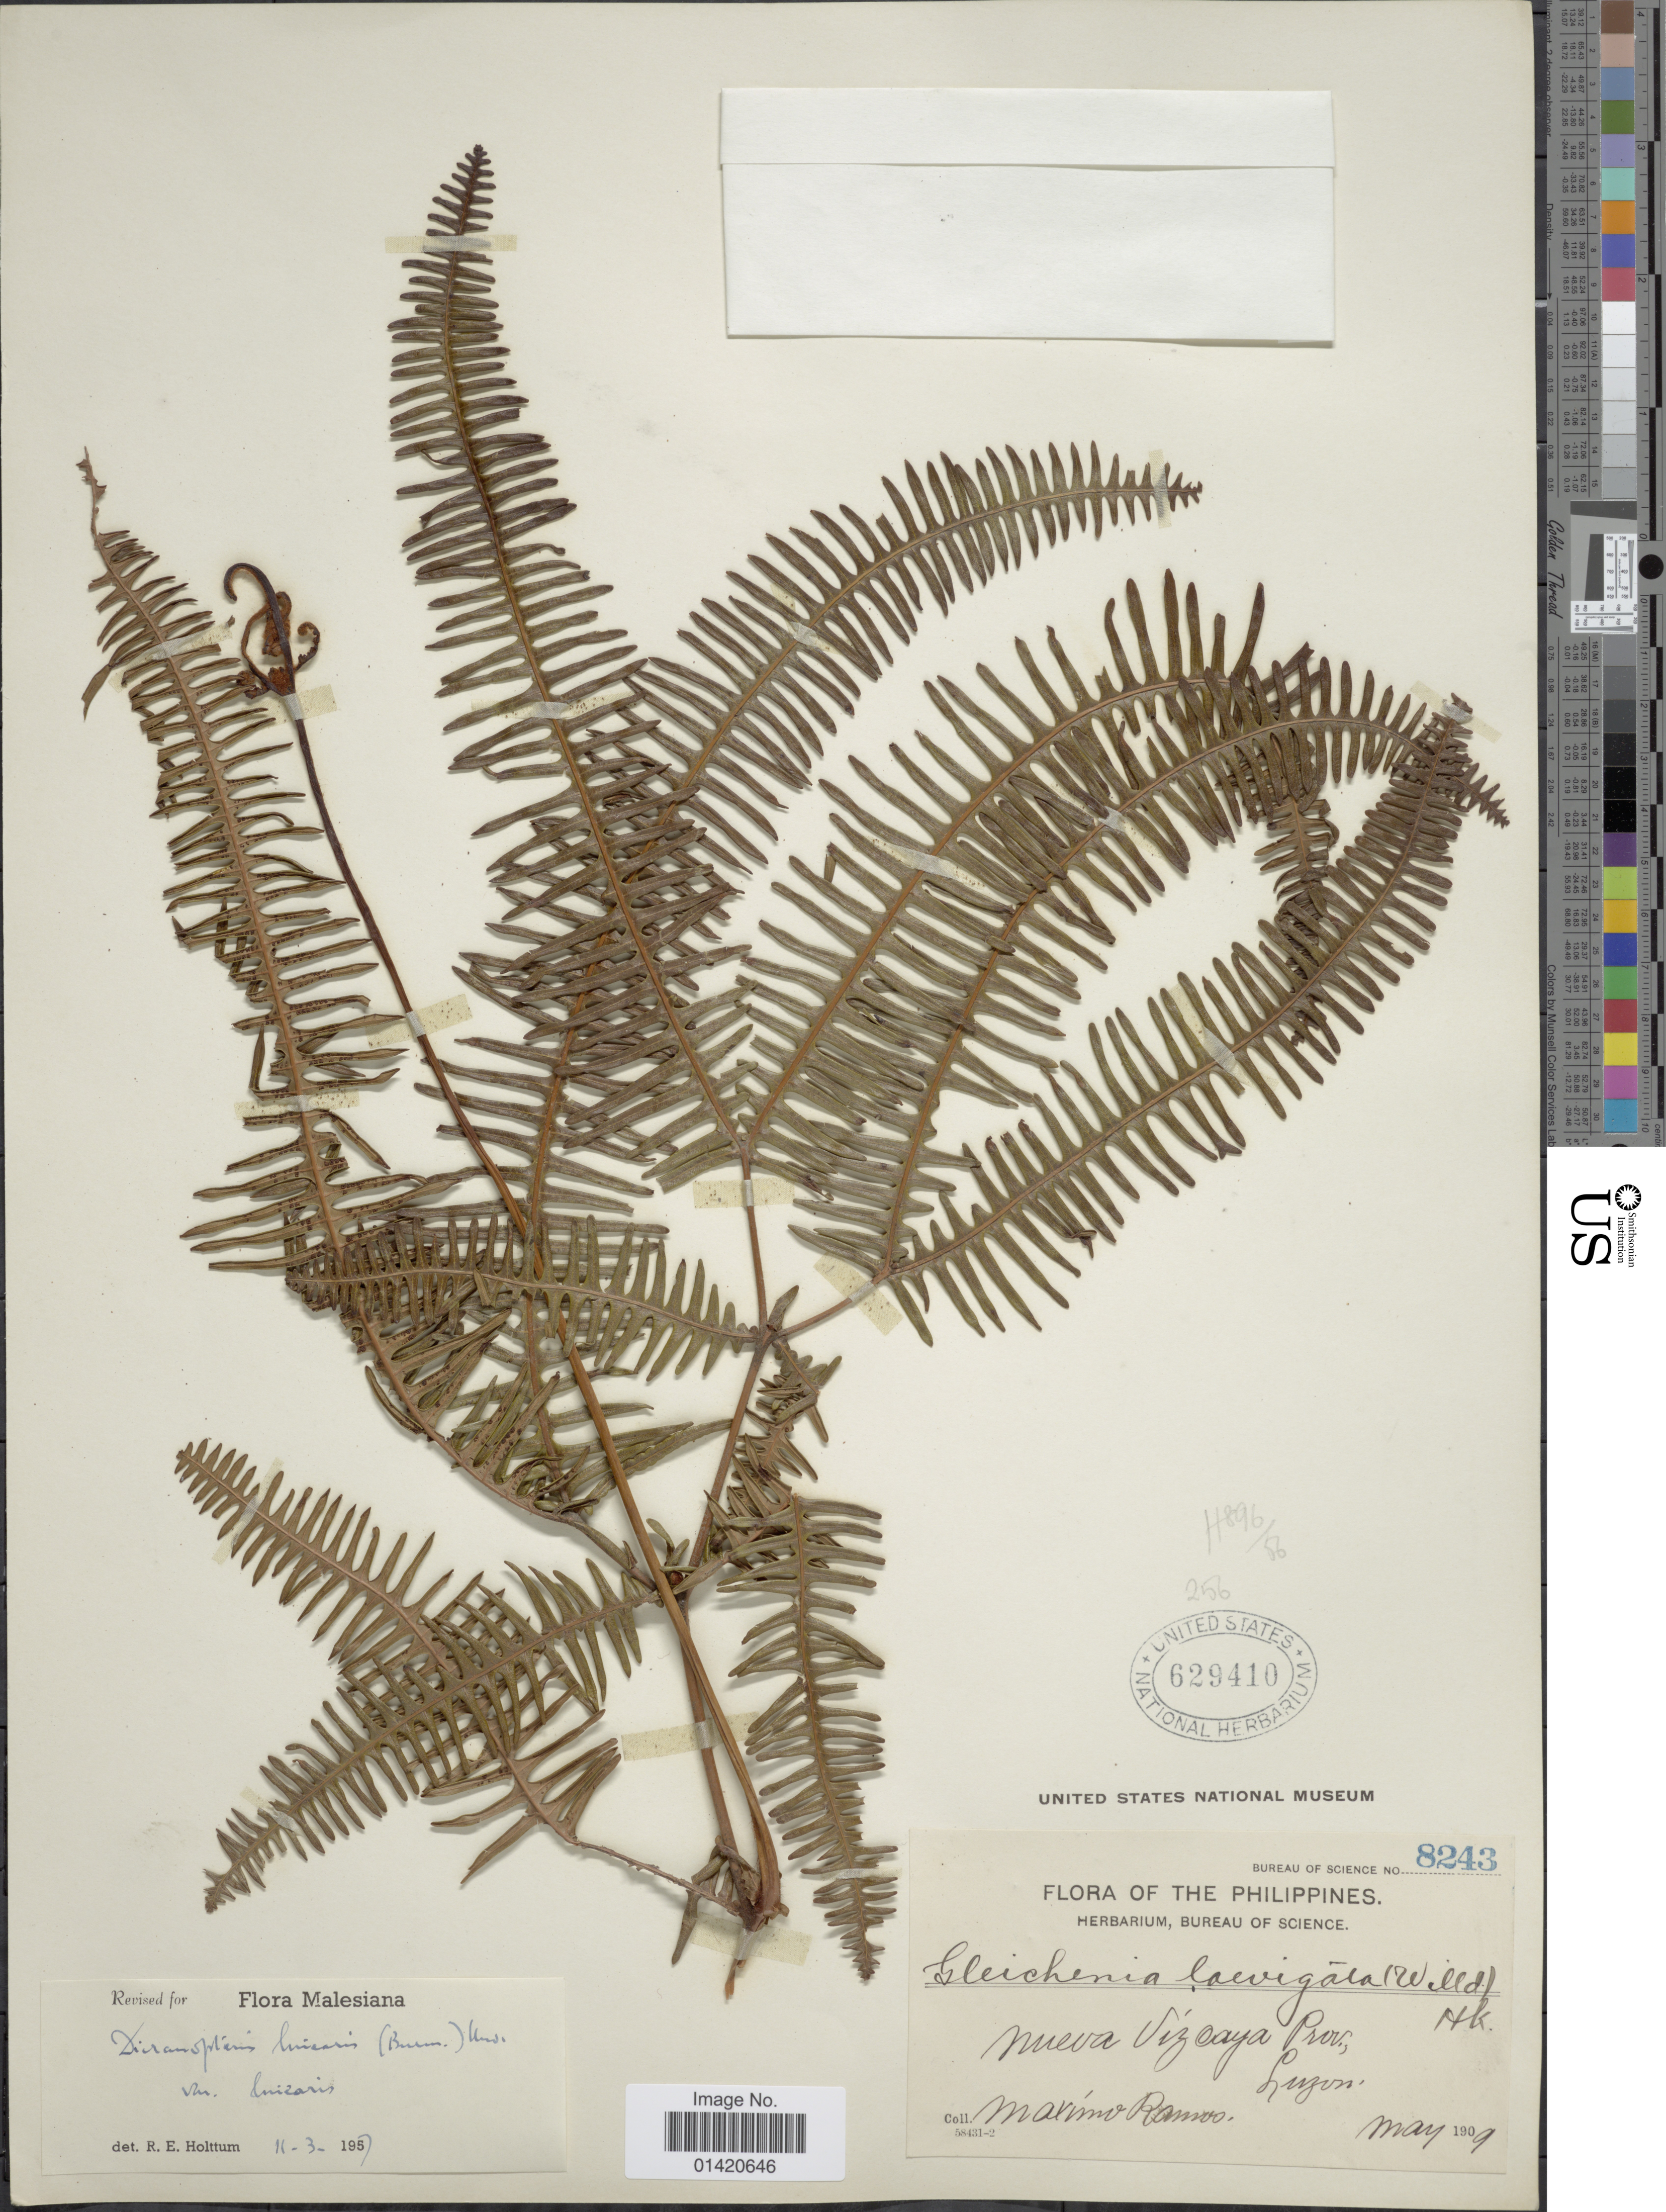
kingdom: Plantae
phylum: Tracheophyta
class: Polypodiopsida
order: Gleicheniales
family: Gleicheniaceae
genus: Dicranopteris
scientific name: Dicranopteris linearis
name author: (Burm. f.) Underw.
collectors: M. Ramos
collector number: Bureau of Science 8243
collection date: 1909-05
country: Philippines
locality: Nueva Sizcaya Prov., Luzon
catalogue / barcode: US 629410